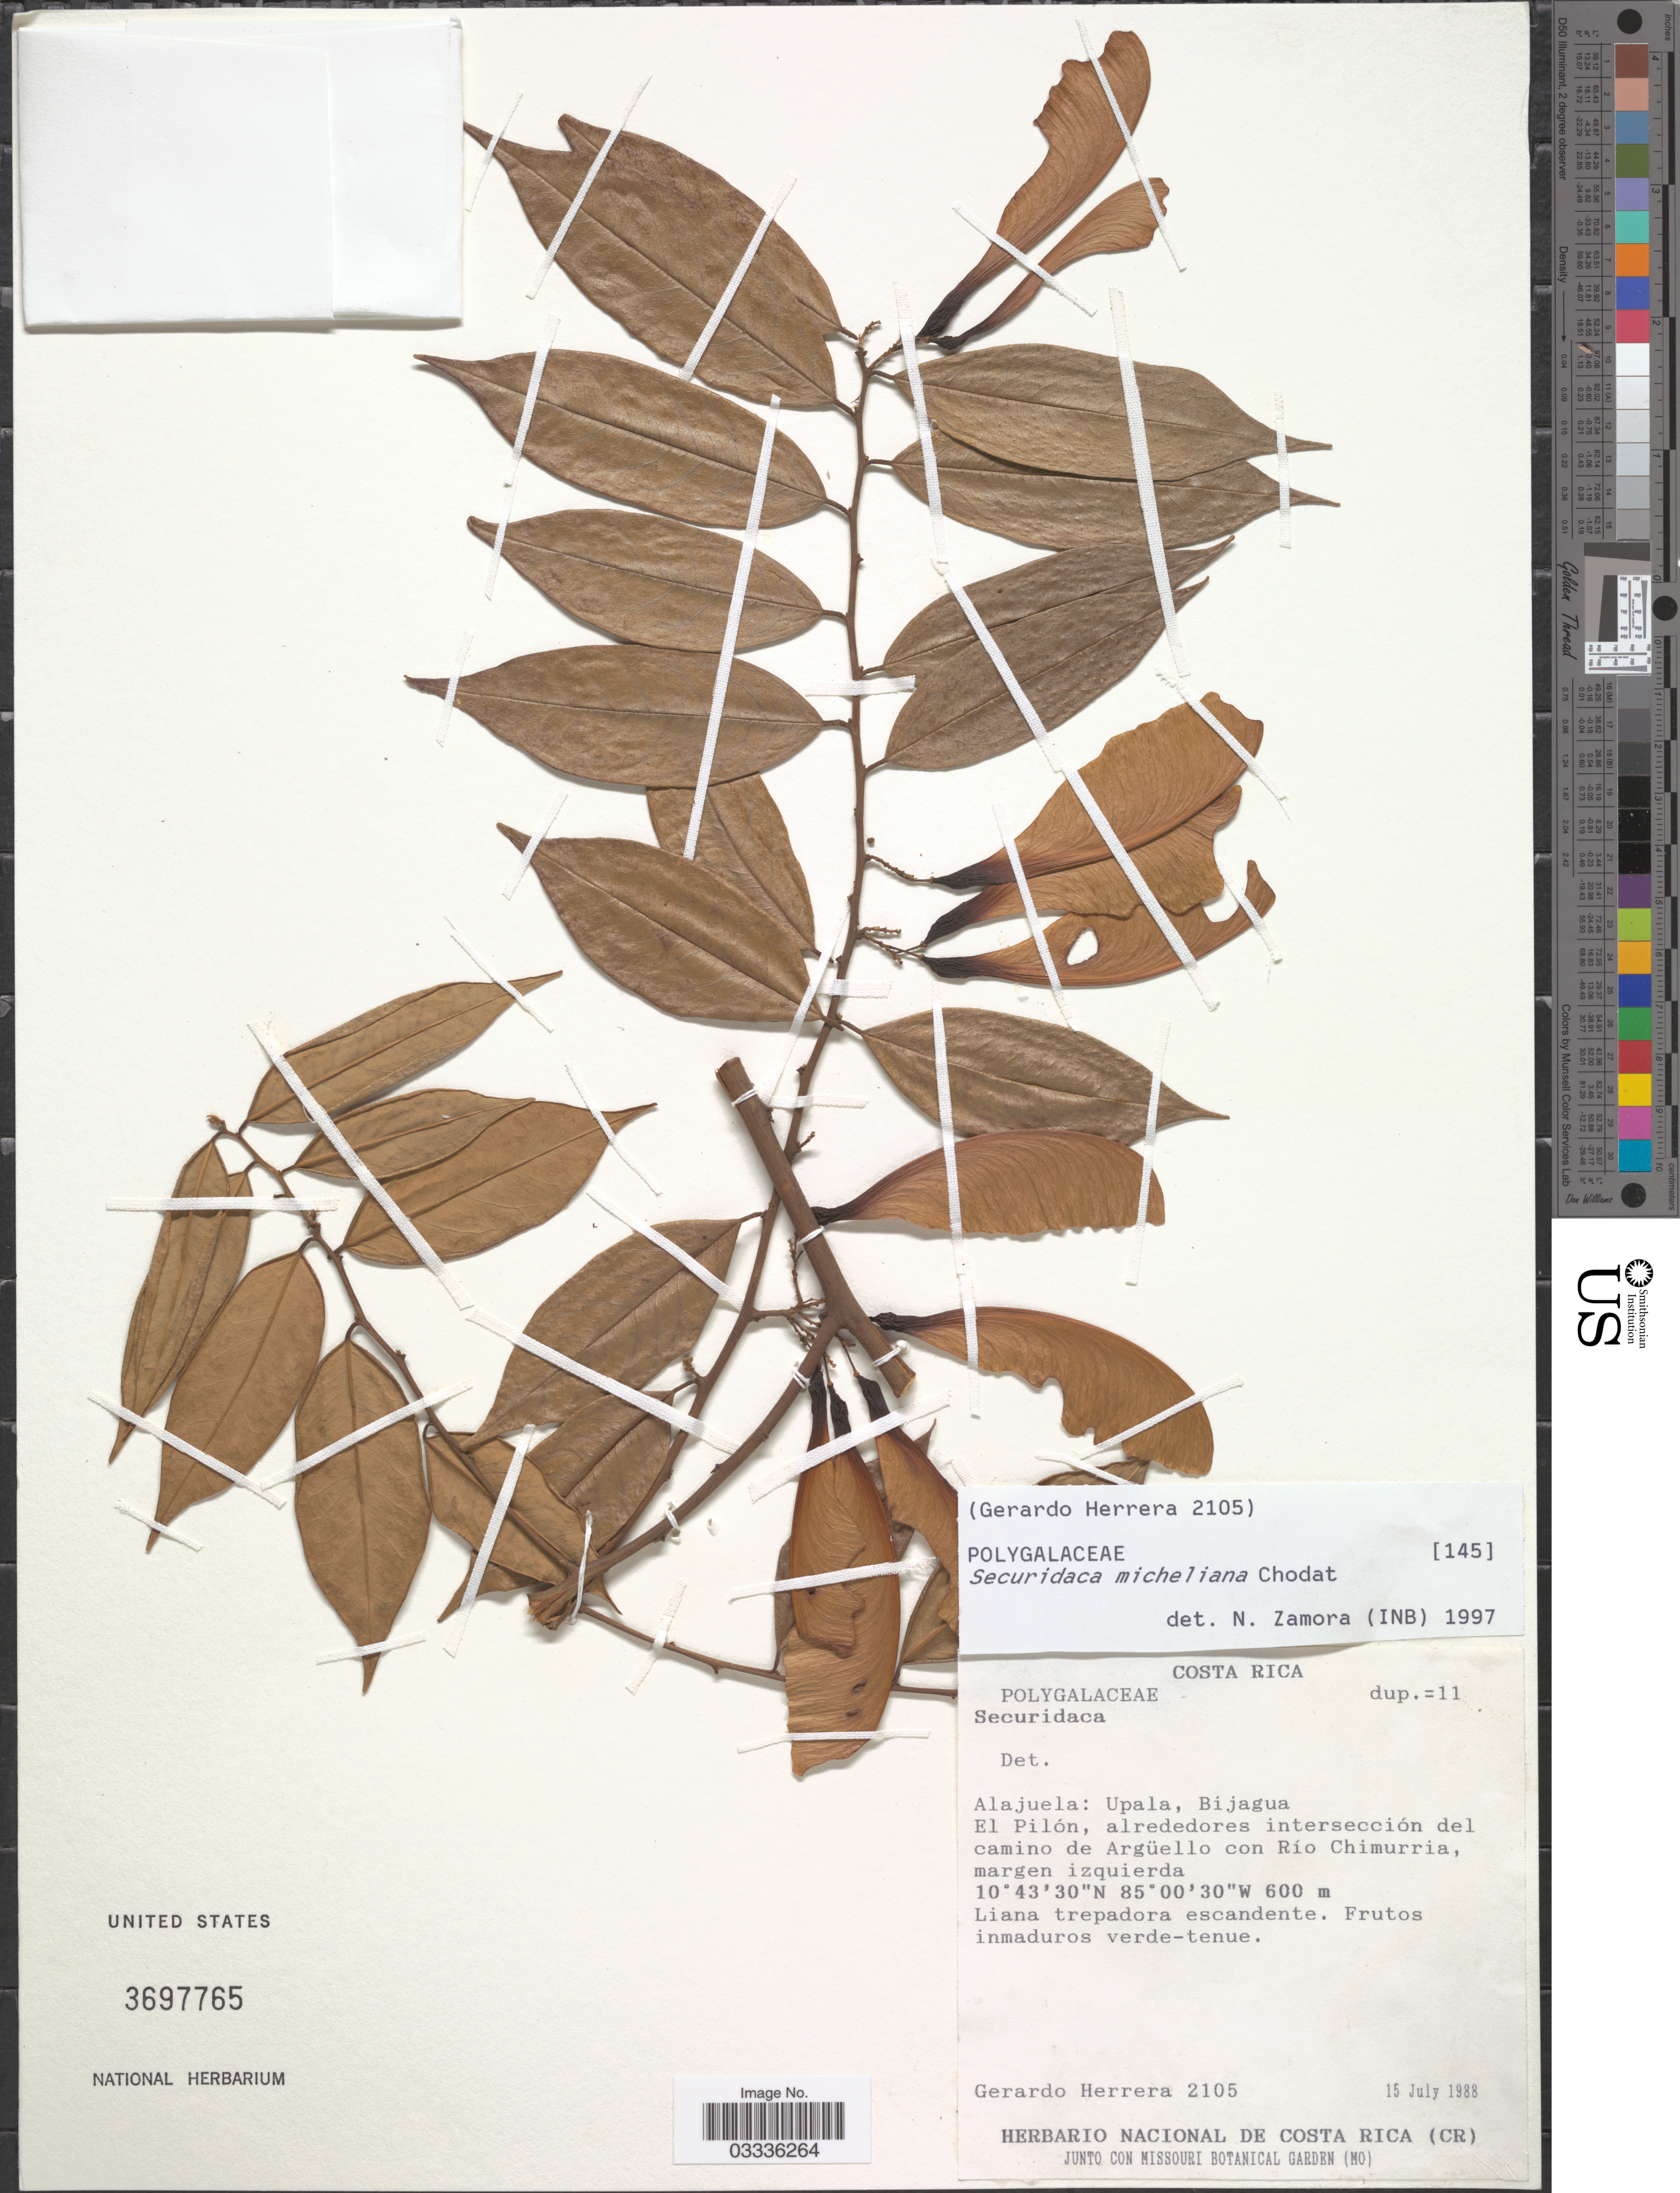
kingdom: Plantae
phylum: Tracheophyta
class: Magnoliopsida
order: Fabales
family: Polygalaceae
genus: Securidaca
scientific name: Securidaca micheliana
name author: Chodat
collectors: G. Herrera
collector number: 2105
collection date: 1988-07-15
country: Costa Rica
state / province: Alajuela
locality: Upala, Bijagua. El Pilón, alrededores intersección del camino de Argüello con Río Chimurria, margen izquierda.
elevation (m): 600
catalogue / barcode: US 3697765